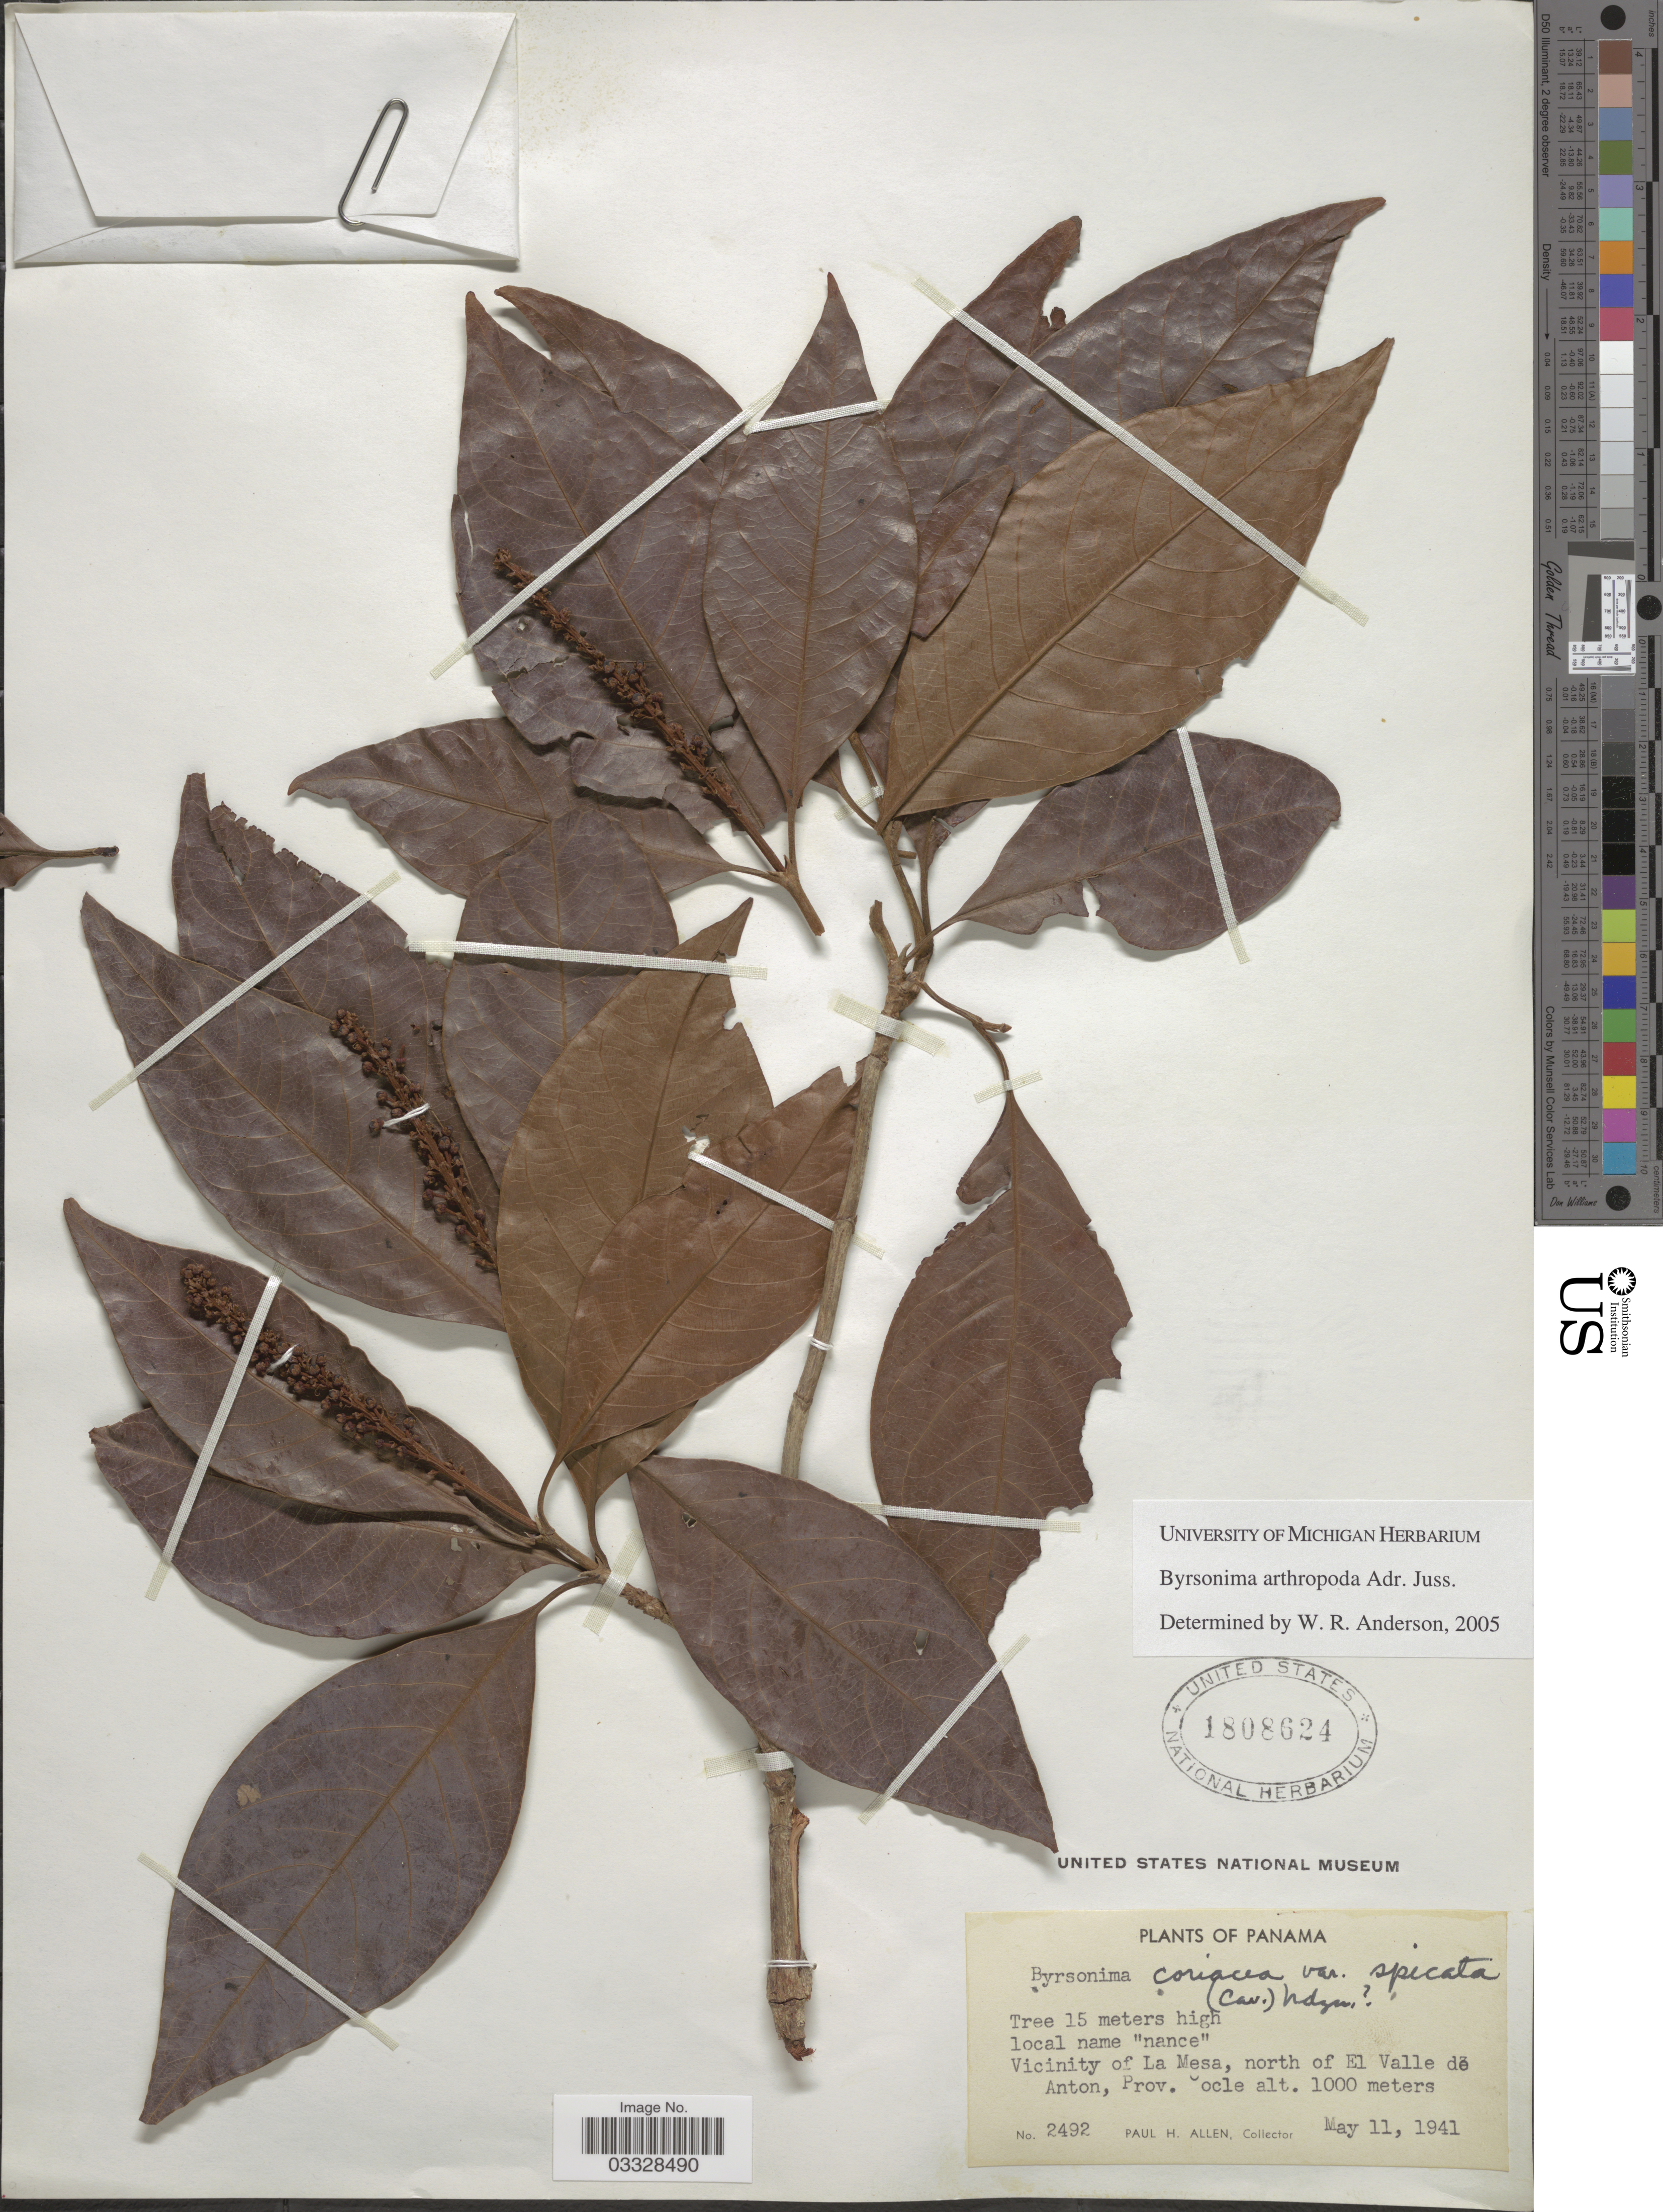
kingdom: Plantae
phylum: Tracheophyta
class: Magnoliopsida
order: Malpighiales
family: Malpighiaceae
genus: Byrsonima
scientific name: Byrsonima arthropoda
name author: A. Juss.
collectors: P. H. Allen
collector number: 2492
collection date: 1941-05-11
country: Panama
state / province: Coclé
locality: Vicinity of La Mesa, north of El Valle de Anton.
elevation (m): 1000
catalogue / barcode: US 1808624